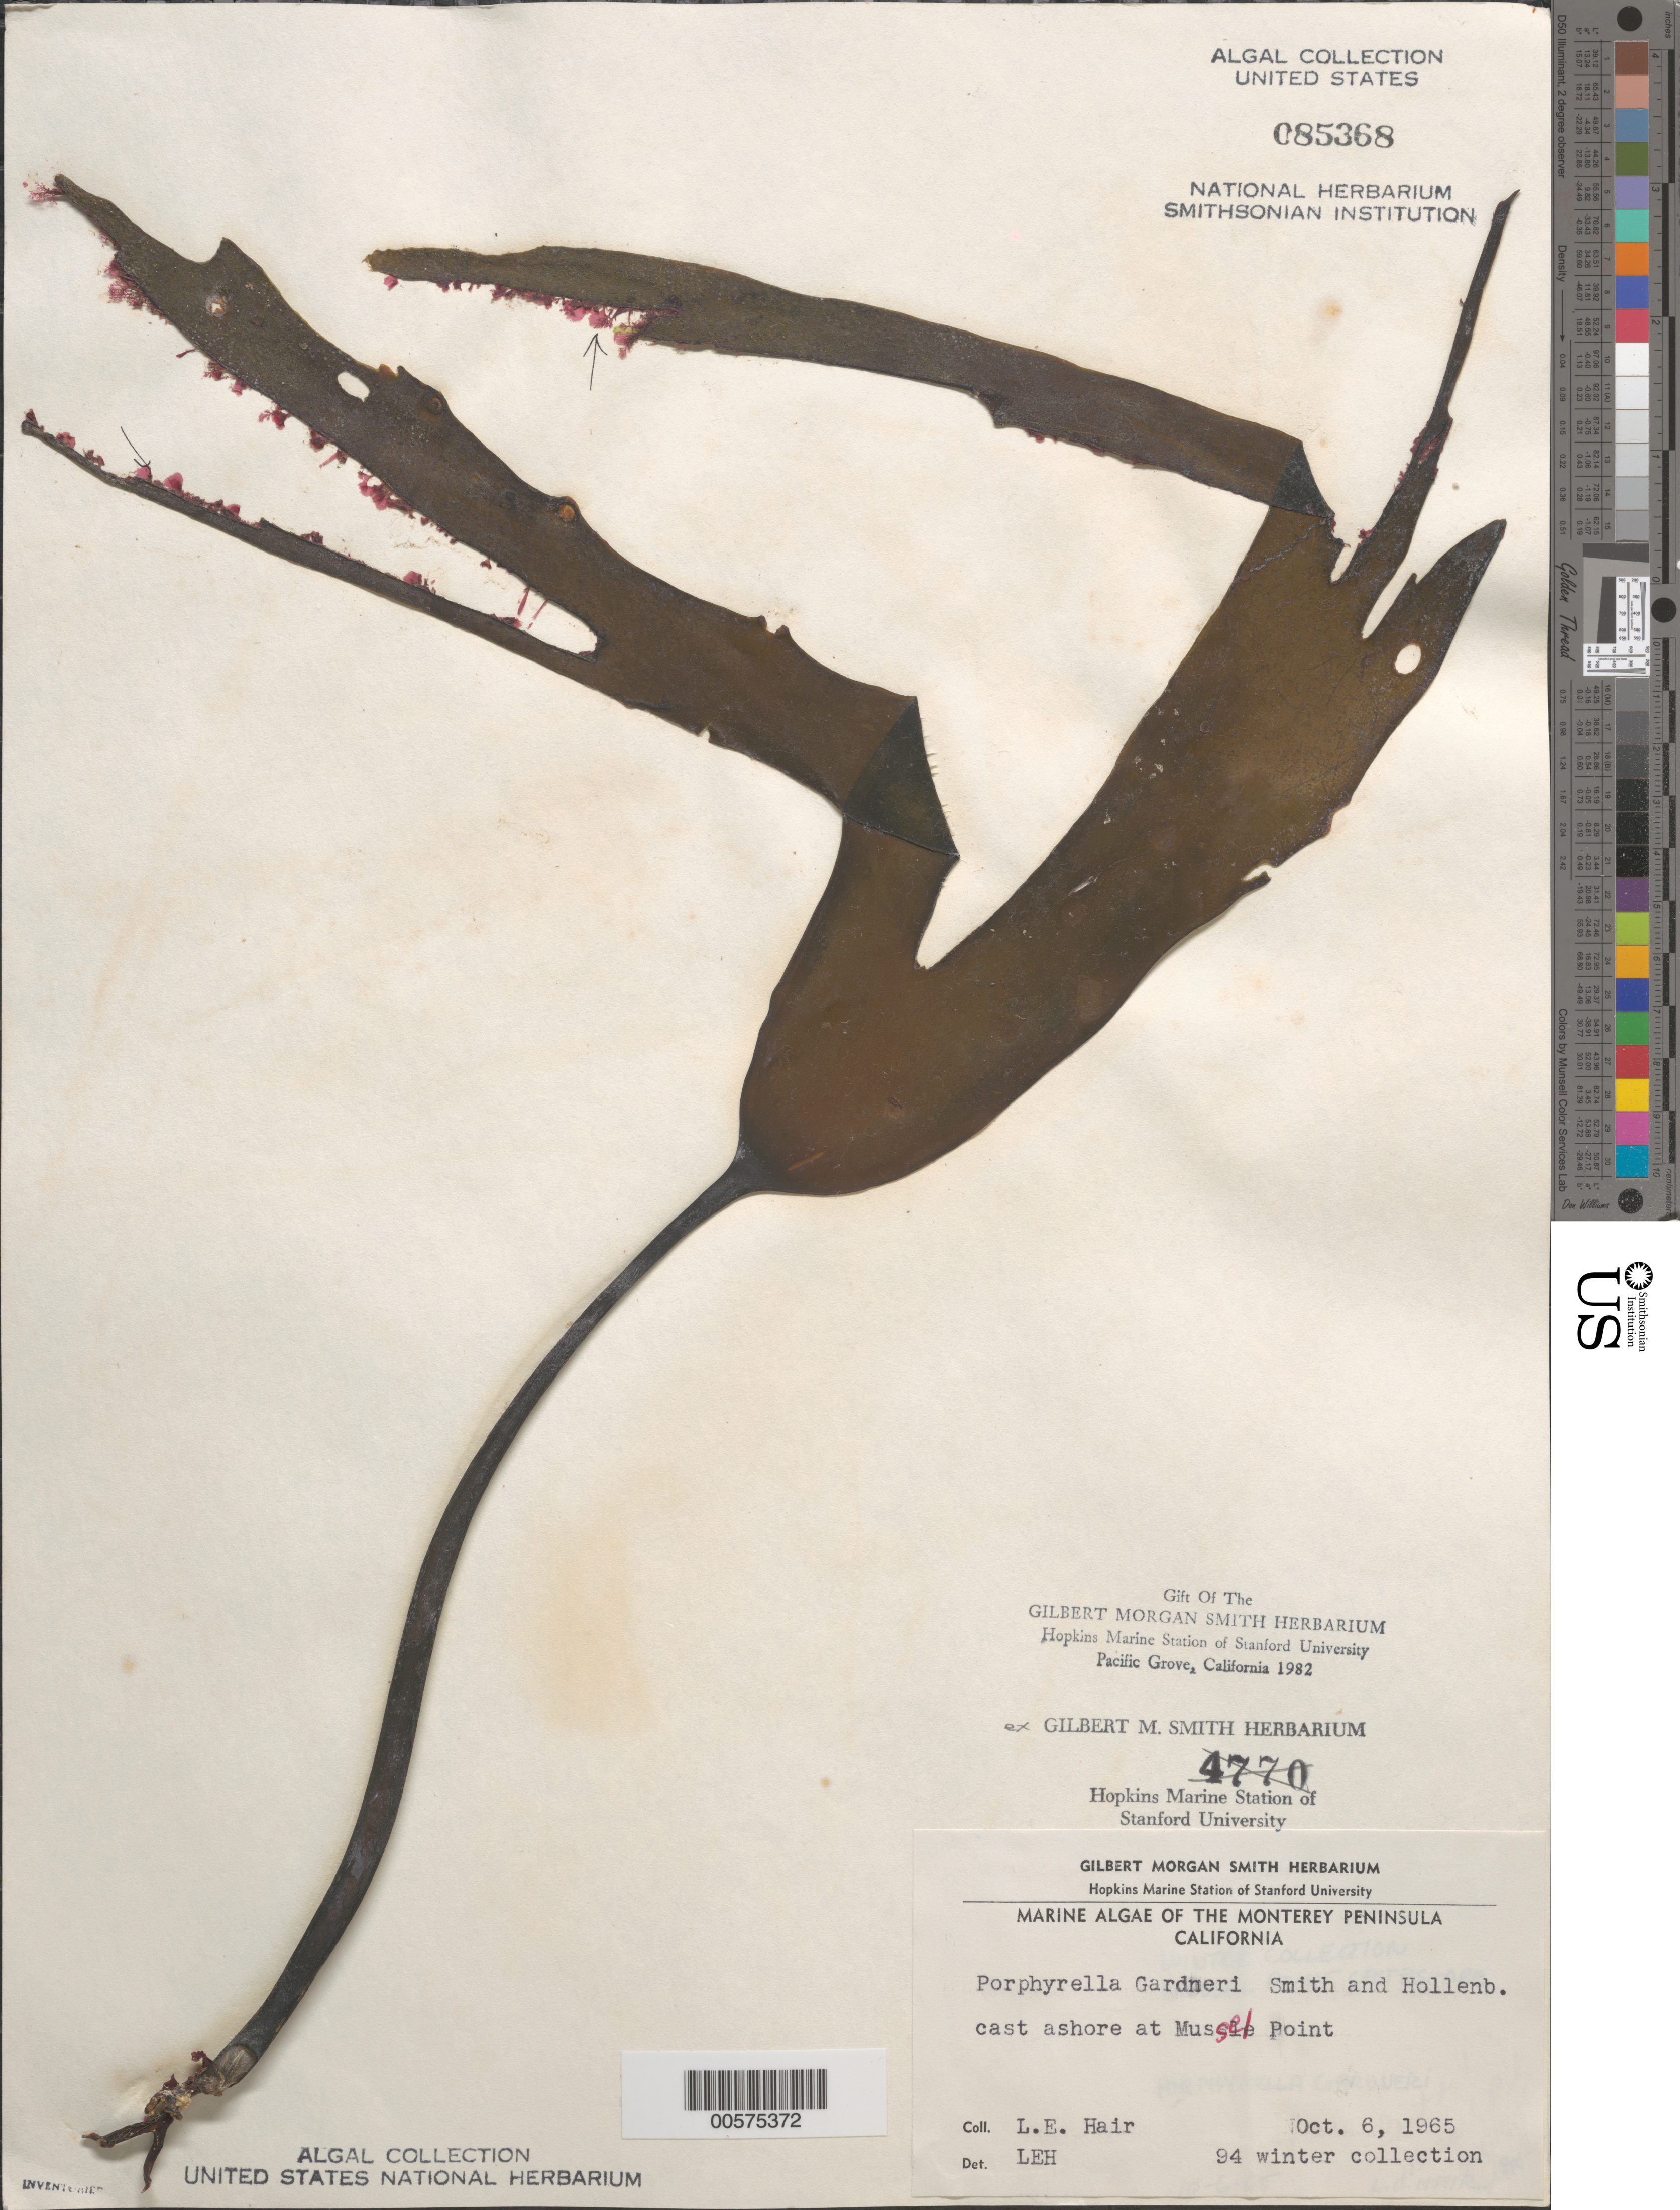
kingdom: Plantae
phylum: Rhodophyta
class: Bangiophyceae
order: Bangiales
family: Bangiaceae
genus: Pyropia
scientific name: Pyropia gardneri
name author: (G.M. Sm. & Hollenb.) S.C. Lindstrom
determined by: Algae name updating Project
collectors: L. Hair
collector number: Leh 94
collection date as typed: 06 Oct 1965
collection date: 1965-10-06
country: United States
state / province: California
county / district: Monterey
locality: Mussel Point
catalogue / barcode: US 85368